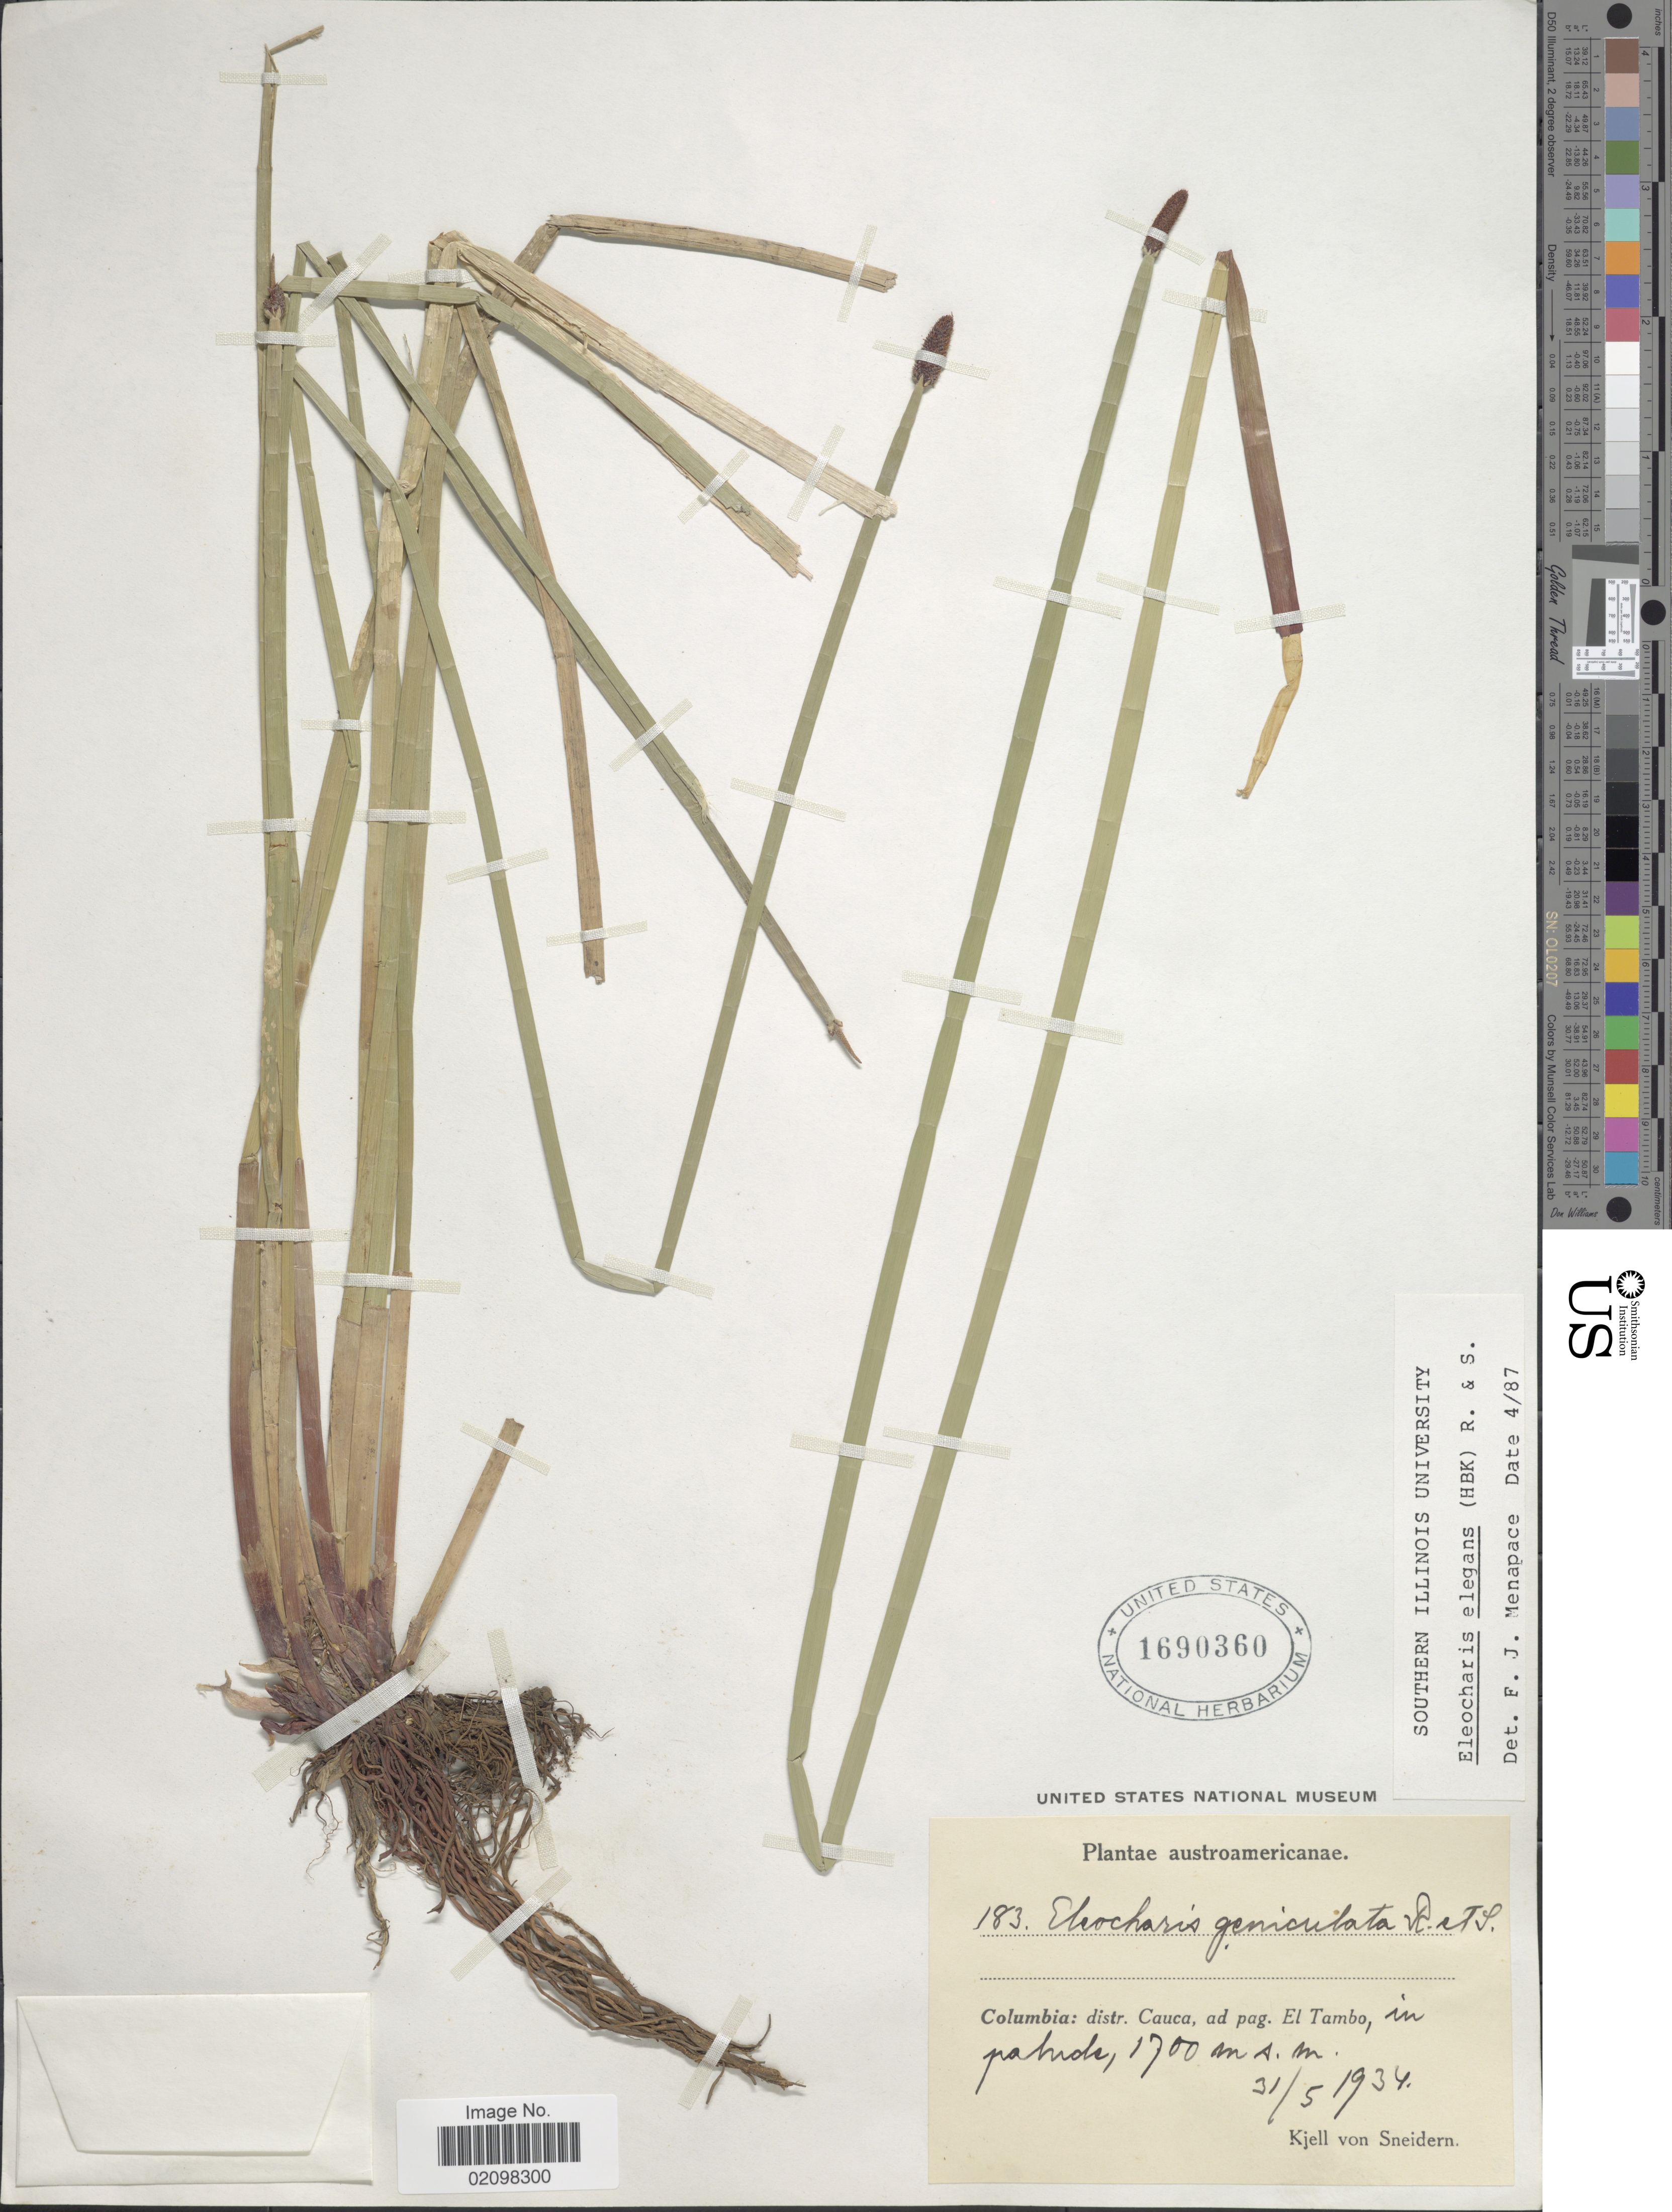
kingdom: Plantae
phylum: Tracheophyta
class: Liliopsida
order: Poales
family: Cyperaceae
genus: Eleocharis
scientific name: Eleocharis elegans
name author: (Kunth) Roem. & Schult.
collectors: K. von Sneidern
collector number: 183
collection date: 1934-05-31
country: Colombia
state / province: Cauca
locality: Ad pag. El Tambo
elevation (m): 1700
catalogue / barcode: US 1690360